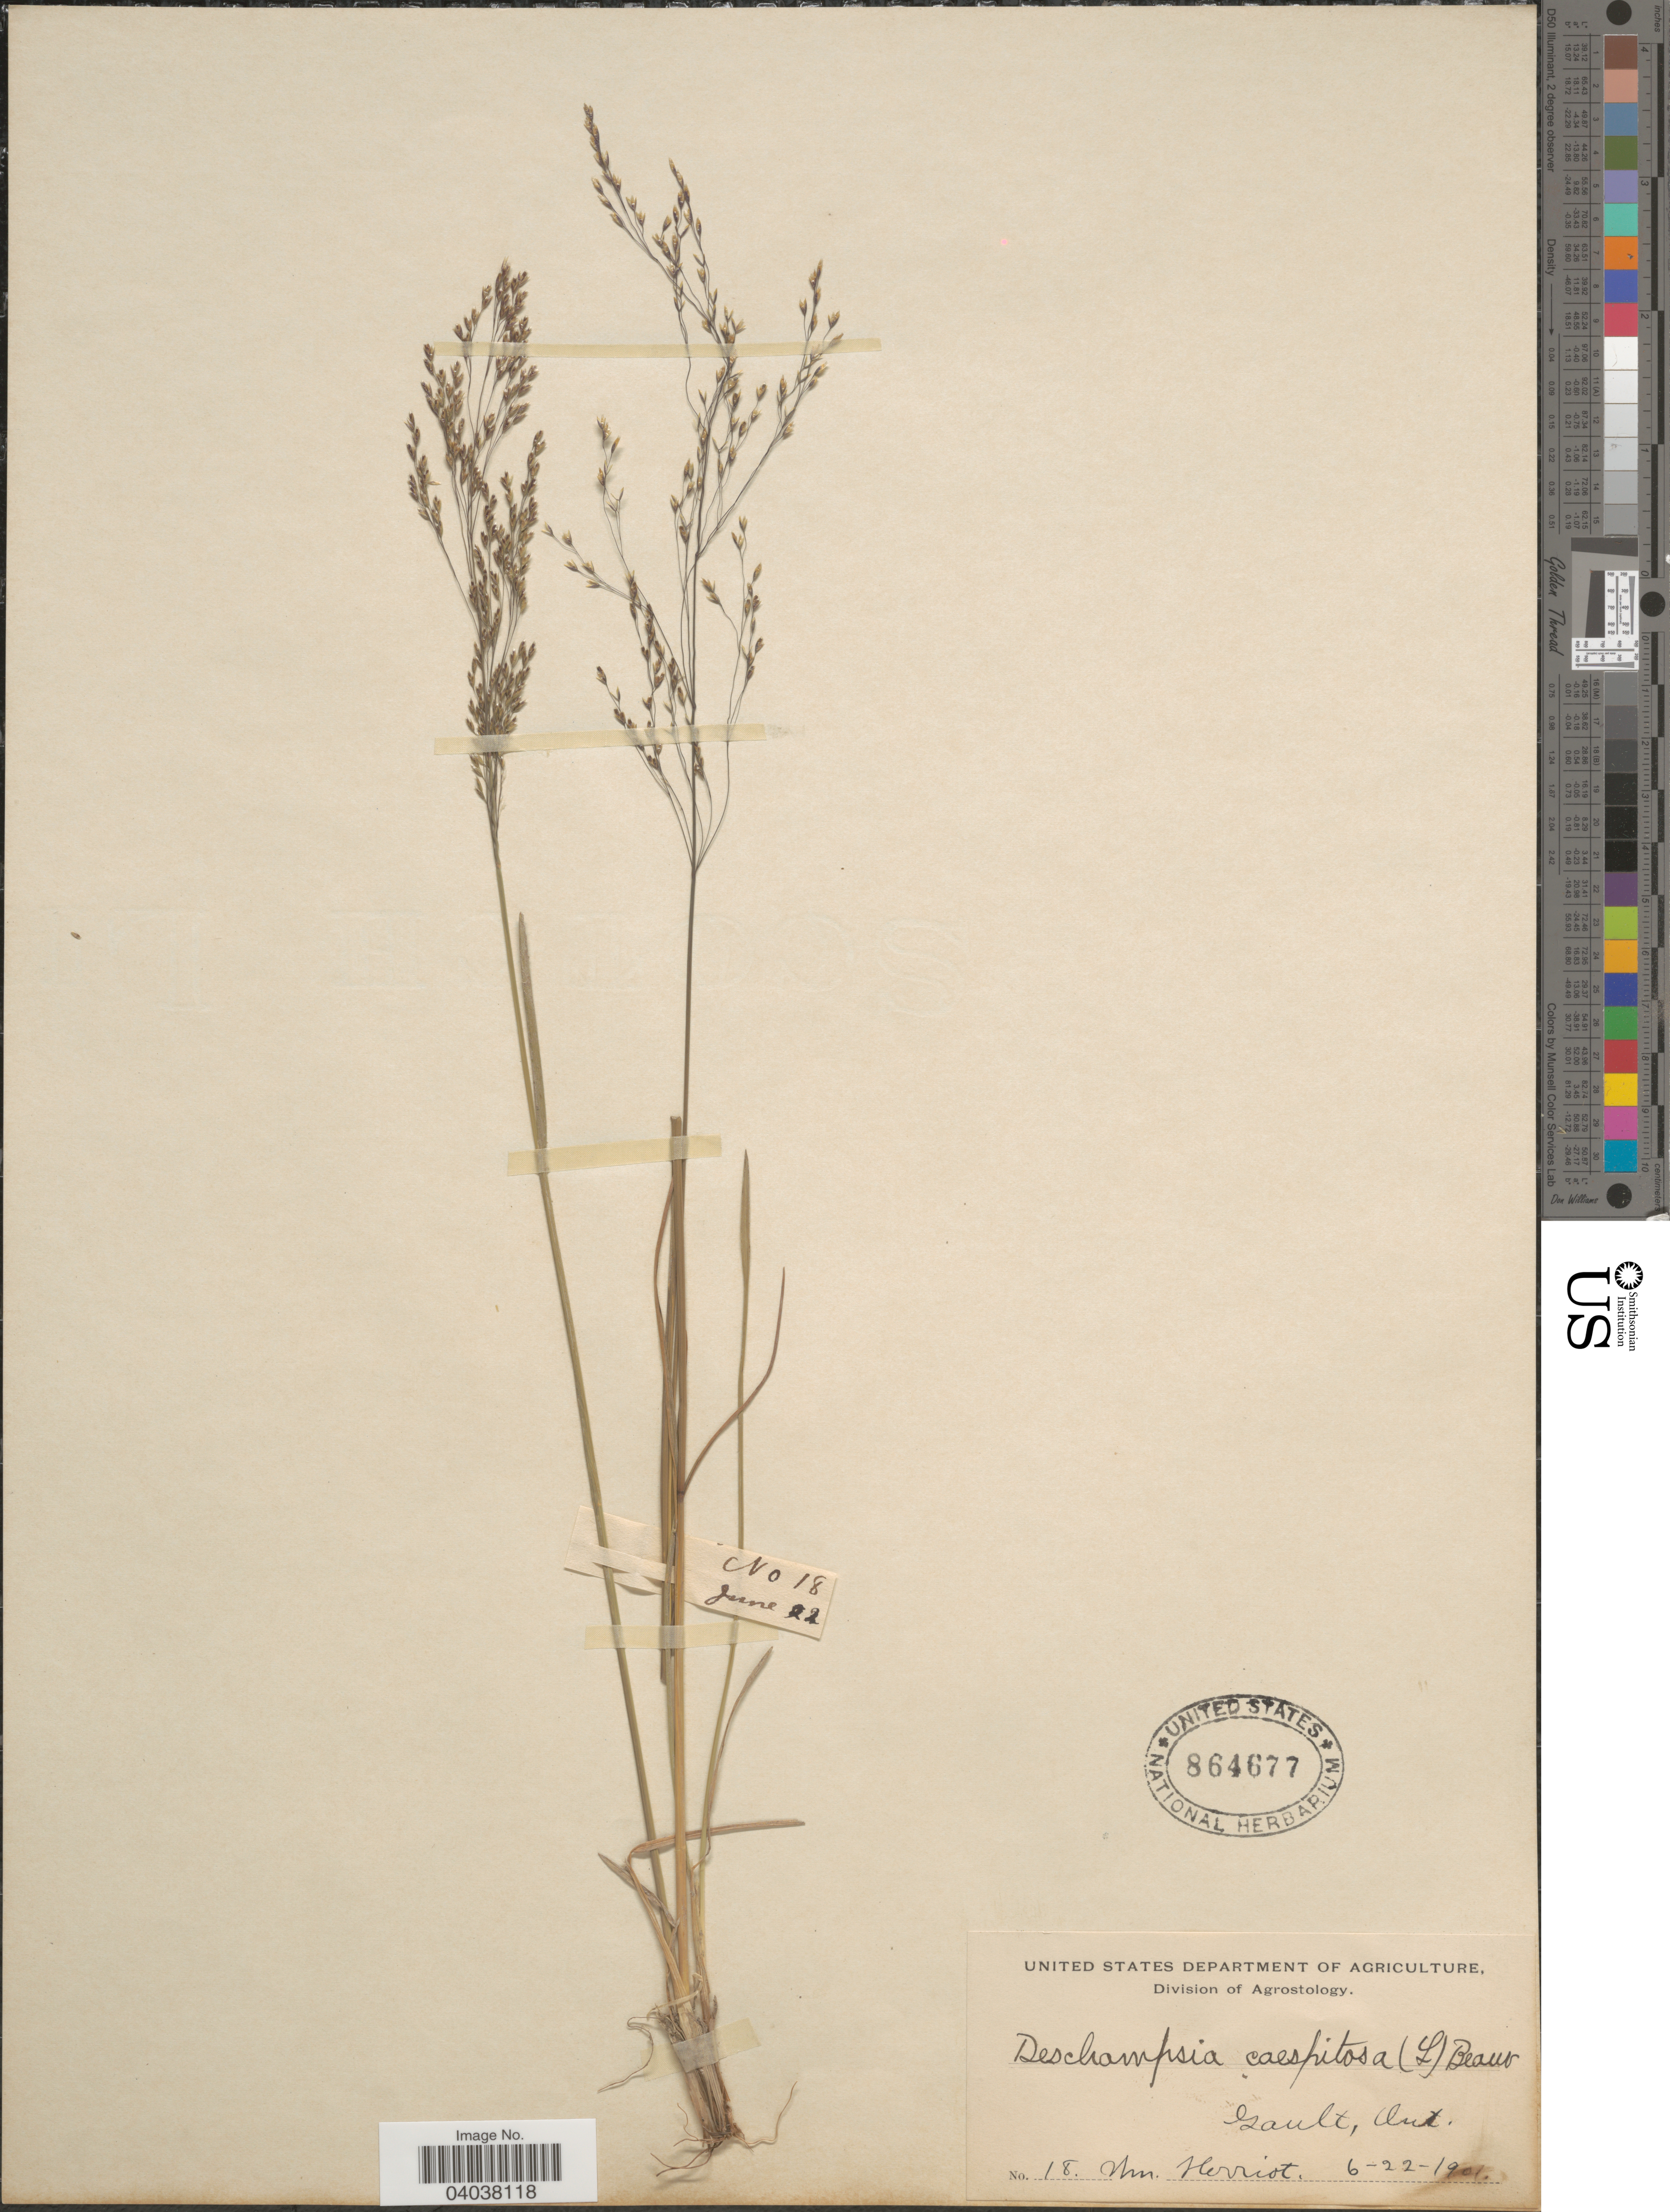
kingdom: Plantae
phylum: Tracheophyta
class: Liliopsida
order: Poales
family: Poaceae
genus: Deschampsia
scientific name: Deschampsia cespitosa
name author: (L.) P. Beauv.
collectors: W. Herriot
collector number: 18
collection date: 1901-06-22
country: Canada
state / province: Ontario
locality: Gault.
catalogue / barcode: US 864677